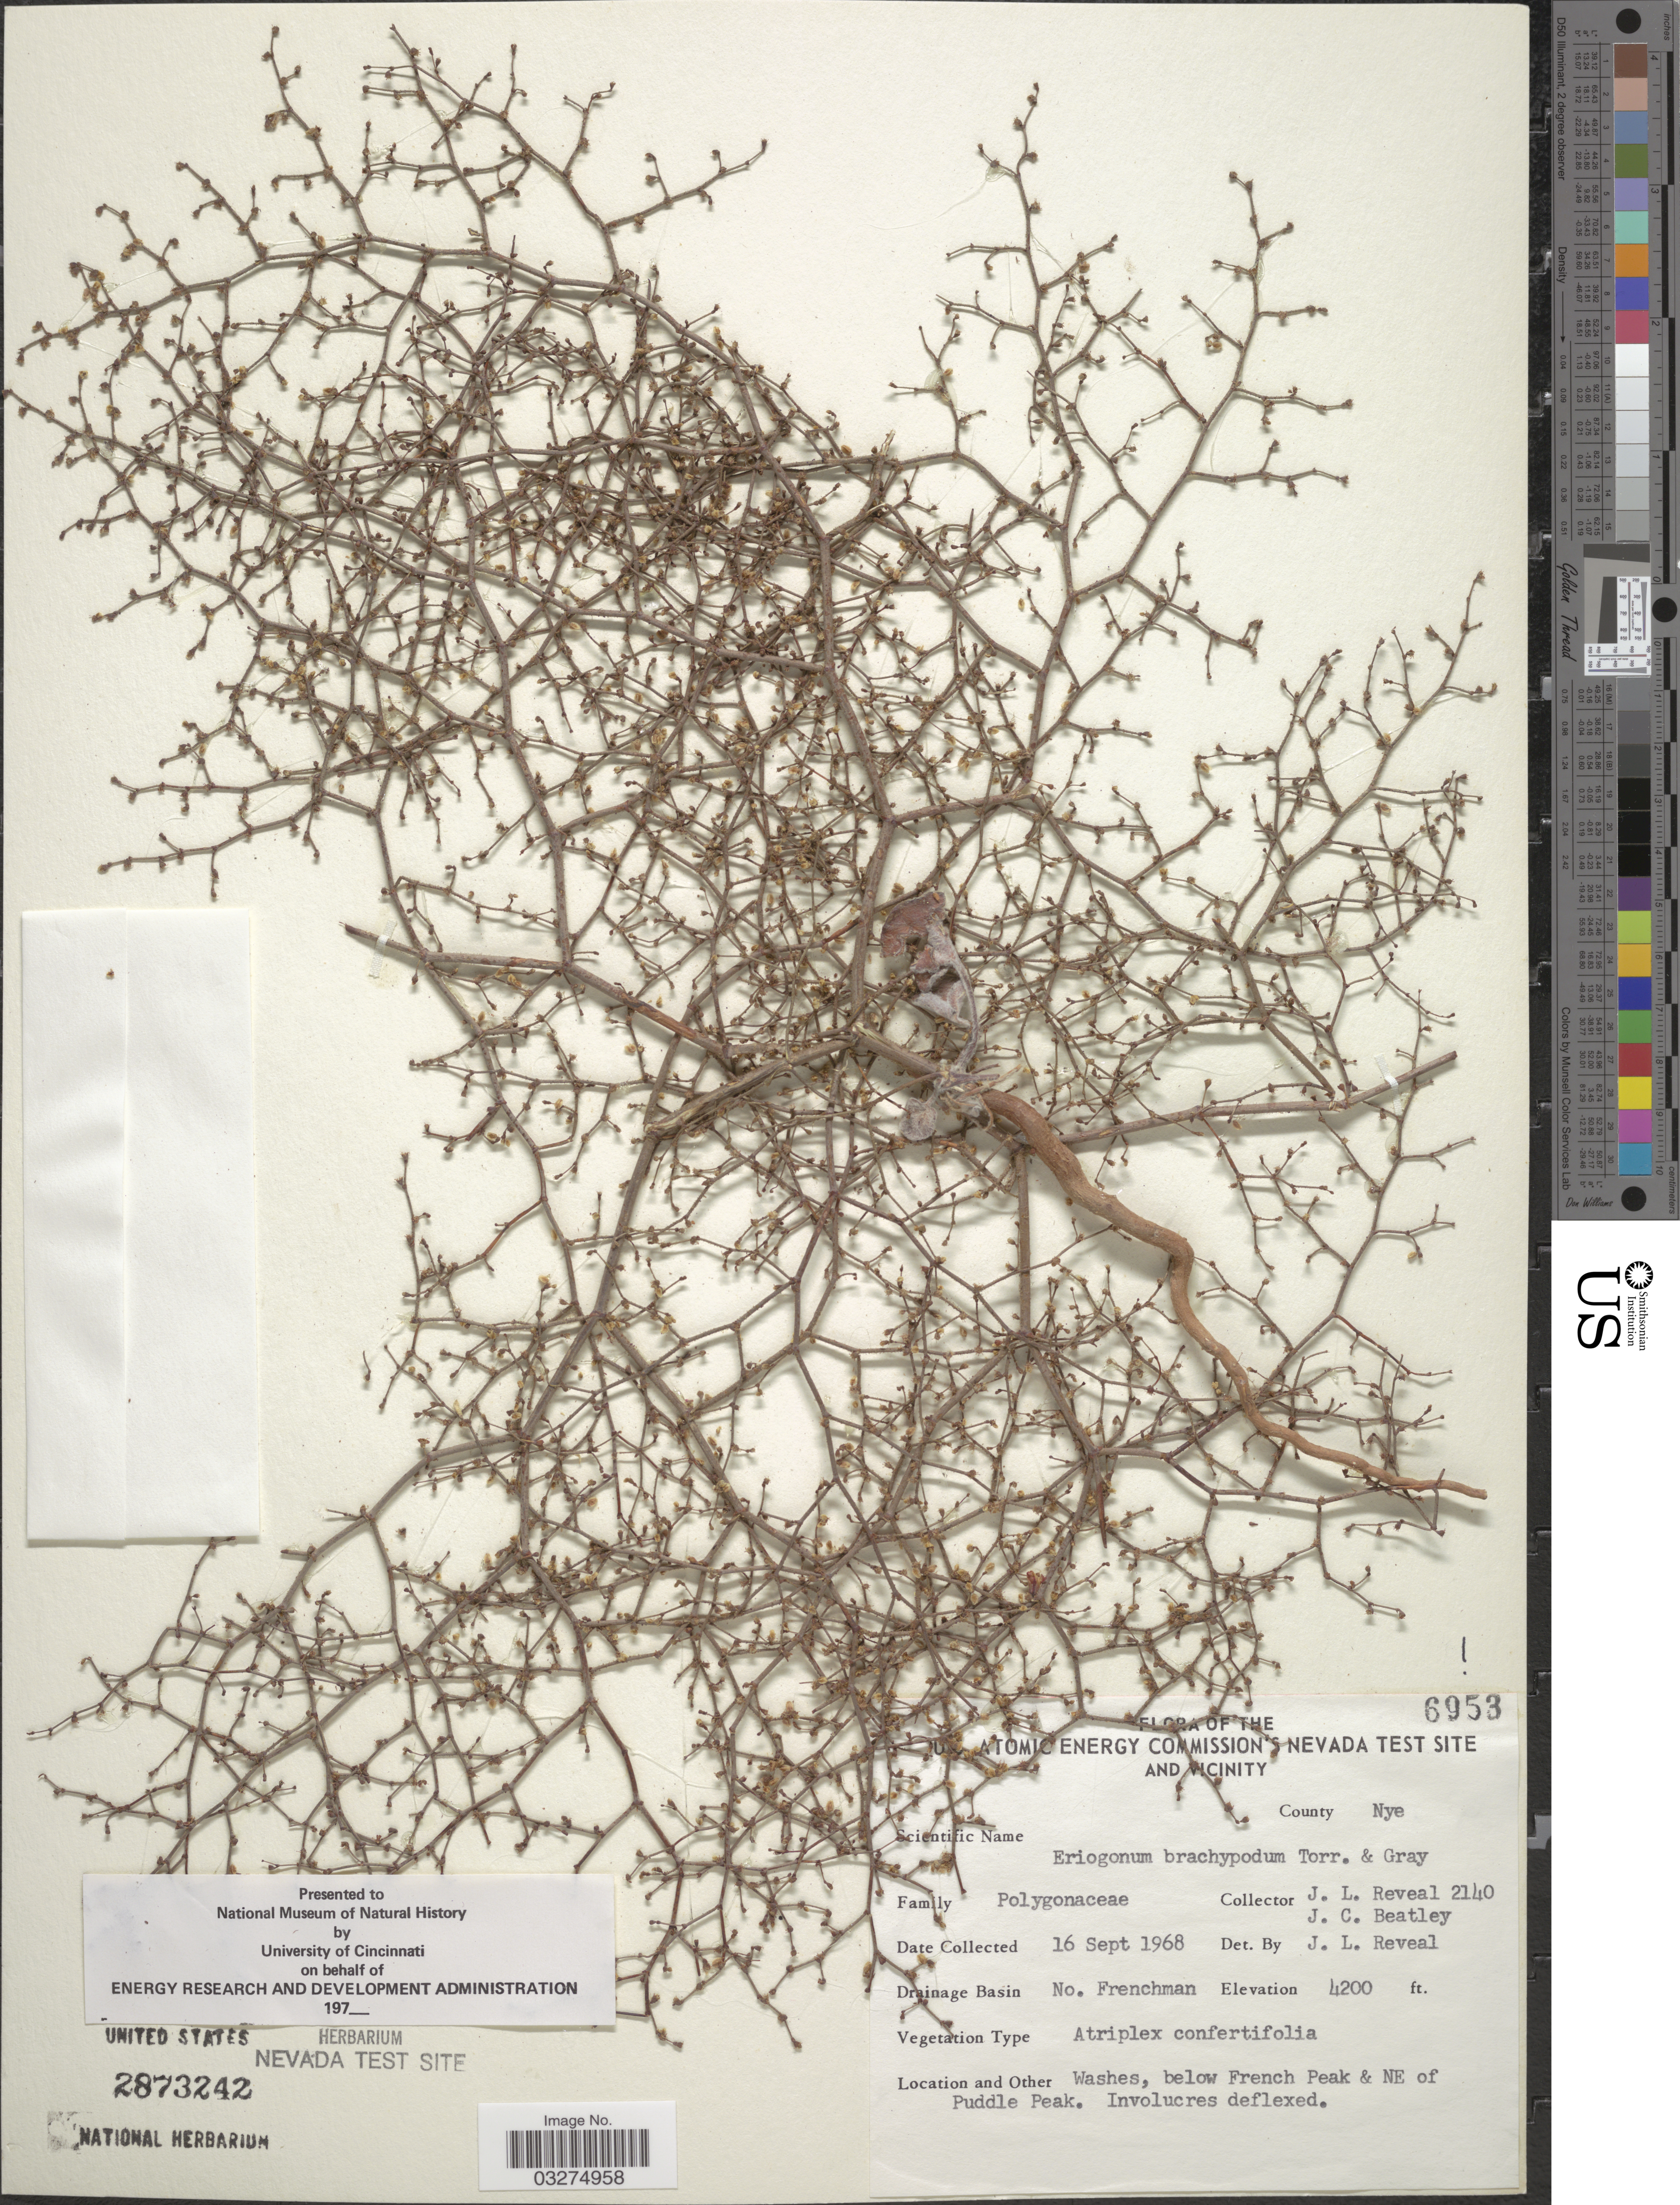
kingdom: Plantae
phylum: Tracheophyta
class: Magnoliopsida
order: Caryophyllales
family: Polygonaceae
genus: Eriogonum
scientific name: Eriogonum brachypodum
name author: Torr. & A. Gray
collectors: J. L. Reveal & J. C. Beatley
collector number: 2140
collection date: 1968-09-16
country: United States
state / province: Nevada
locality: U.S. Atomic Energy Commission's Nevada Test Site and Vicinity. County Nye. Drainage Basin No. Frenchman. Washes, below French Peak & NE of Puddle Peak.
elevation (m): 1280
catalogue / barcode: US 2873242